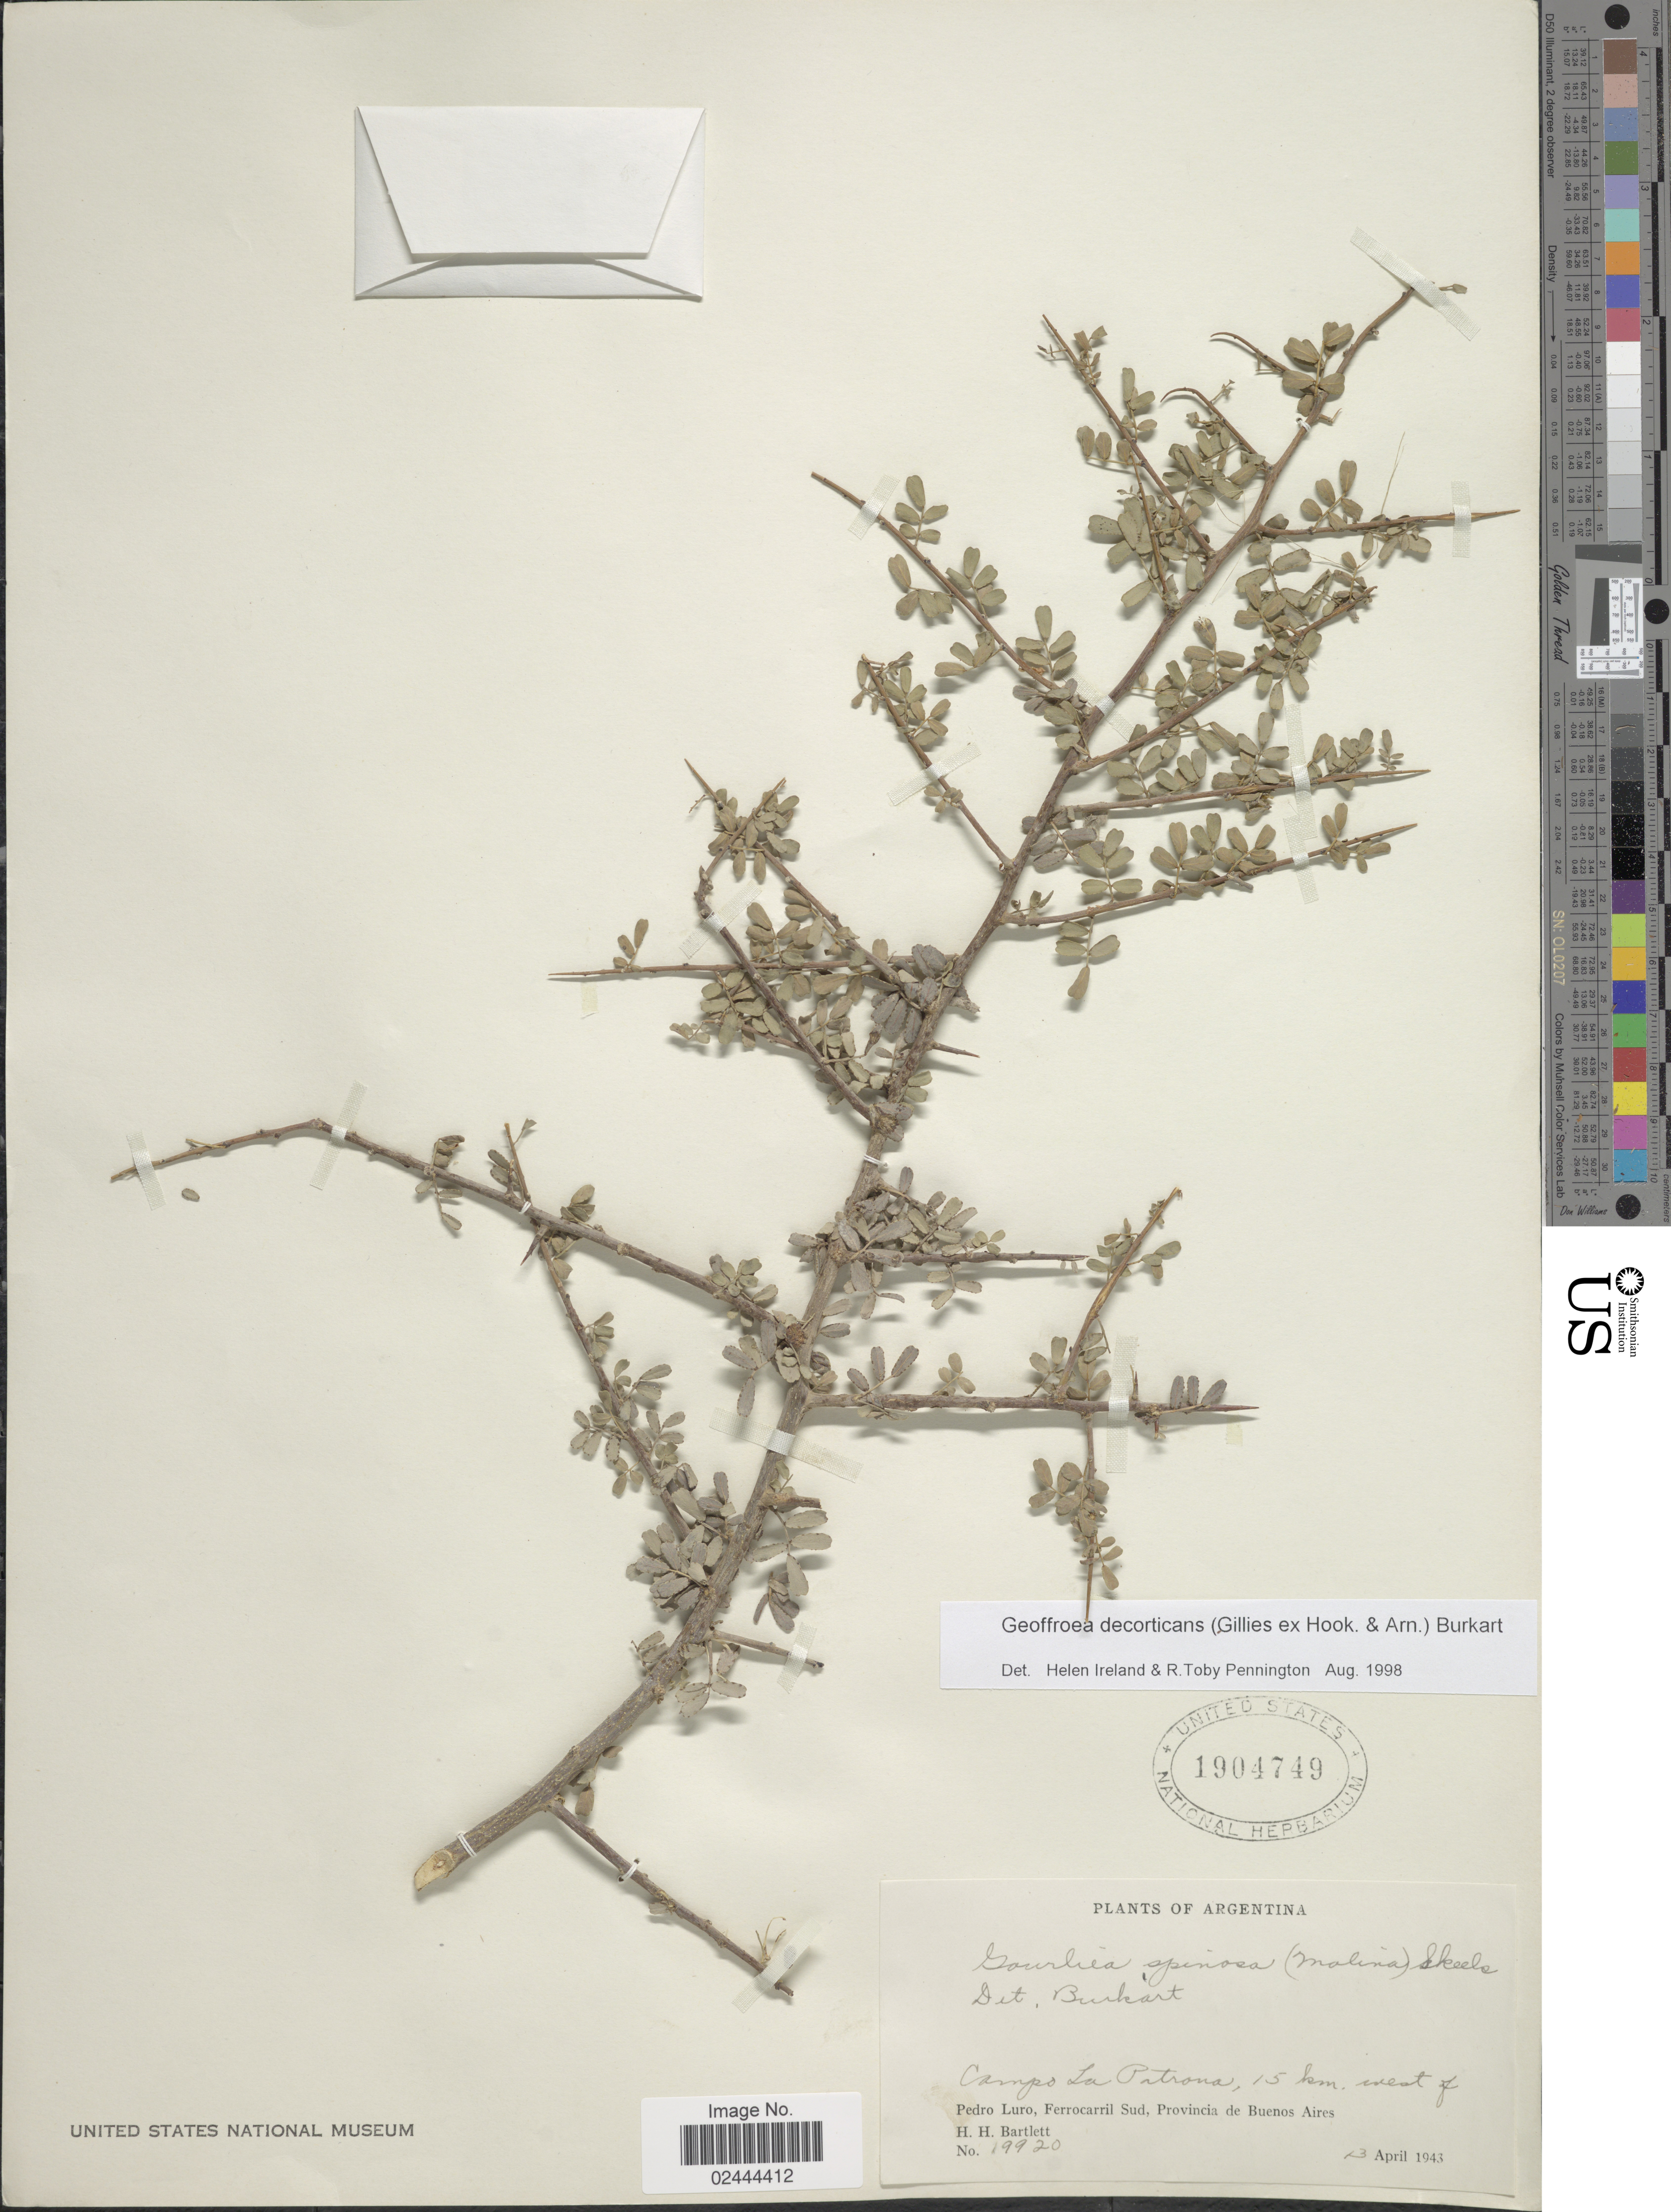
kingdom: Plantae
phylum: Tracheophyta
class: Magnoliopsida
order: Fabales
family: Fabaceae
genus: Geoffroea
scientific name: Geoffroea decorticans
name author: (Gillies ex Hook. & Arn.) Burkart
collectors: H. H. Bartlett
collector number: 19920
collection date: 1943-04-13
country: Argentina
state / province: Buenos Aires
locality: Campo La Patrona, 15 km west of Pedro Luro, Ferrocarril Sud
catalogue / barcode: US 1904749